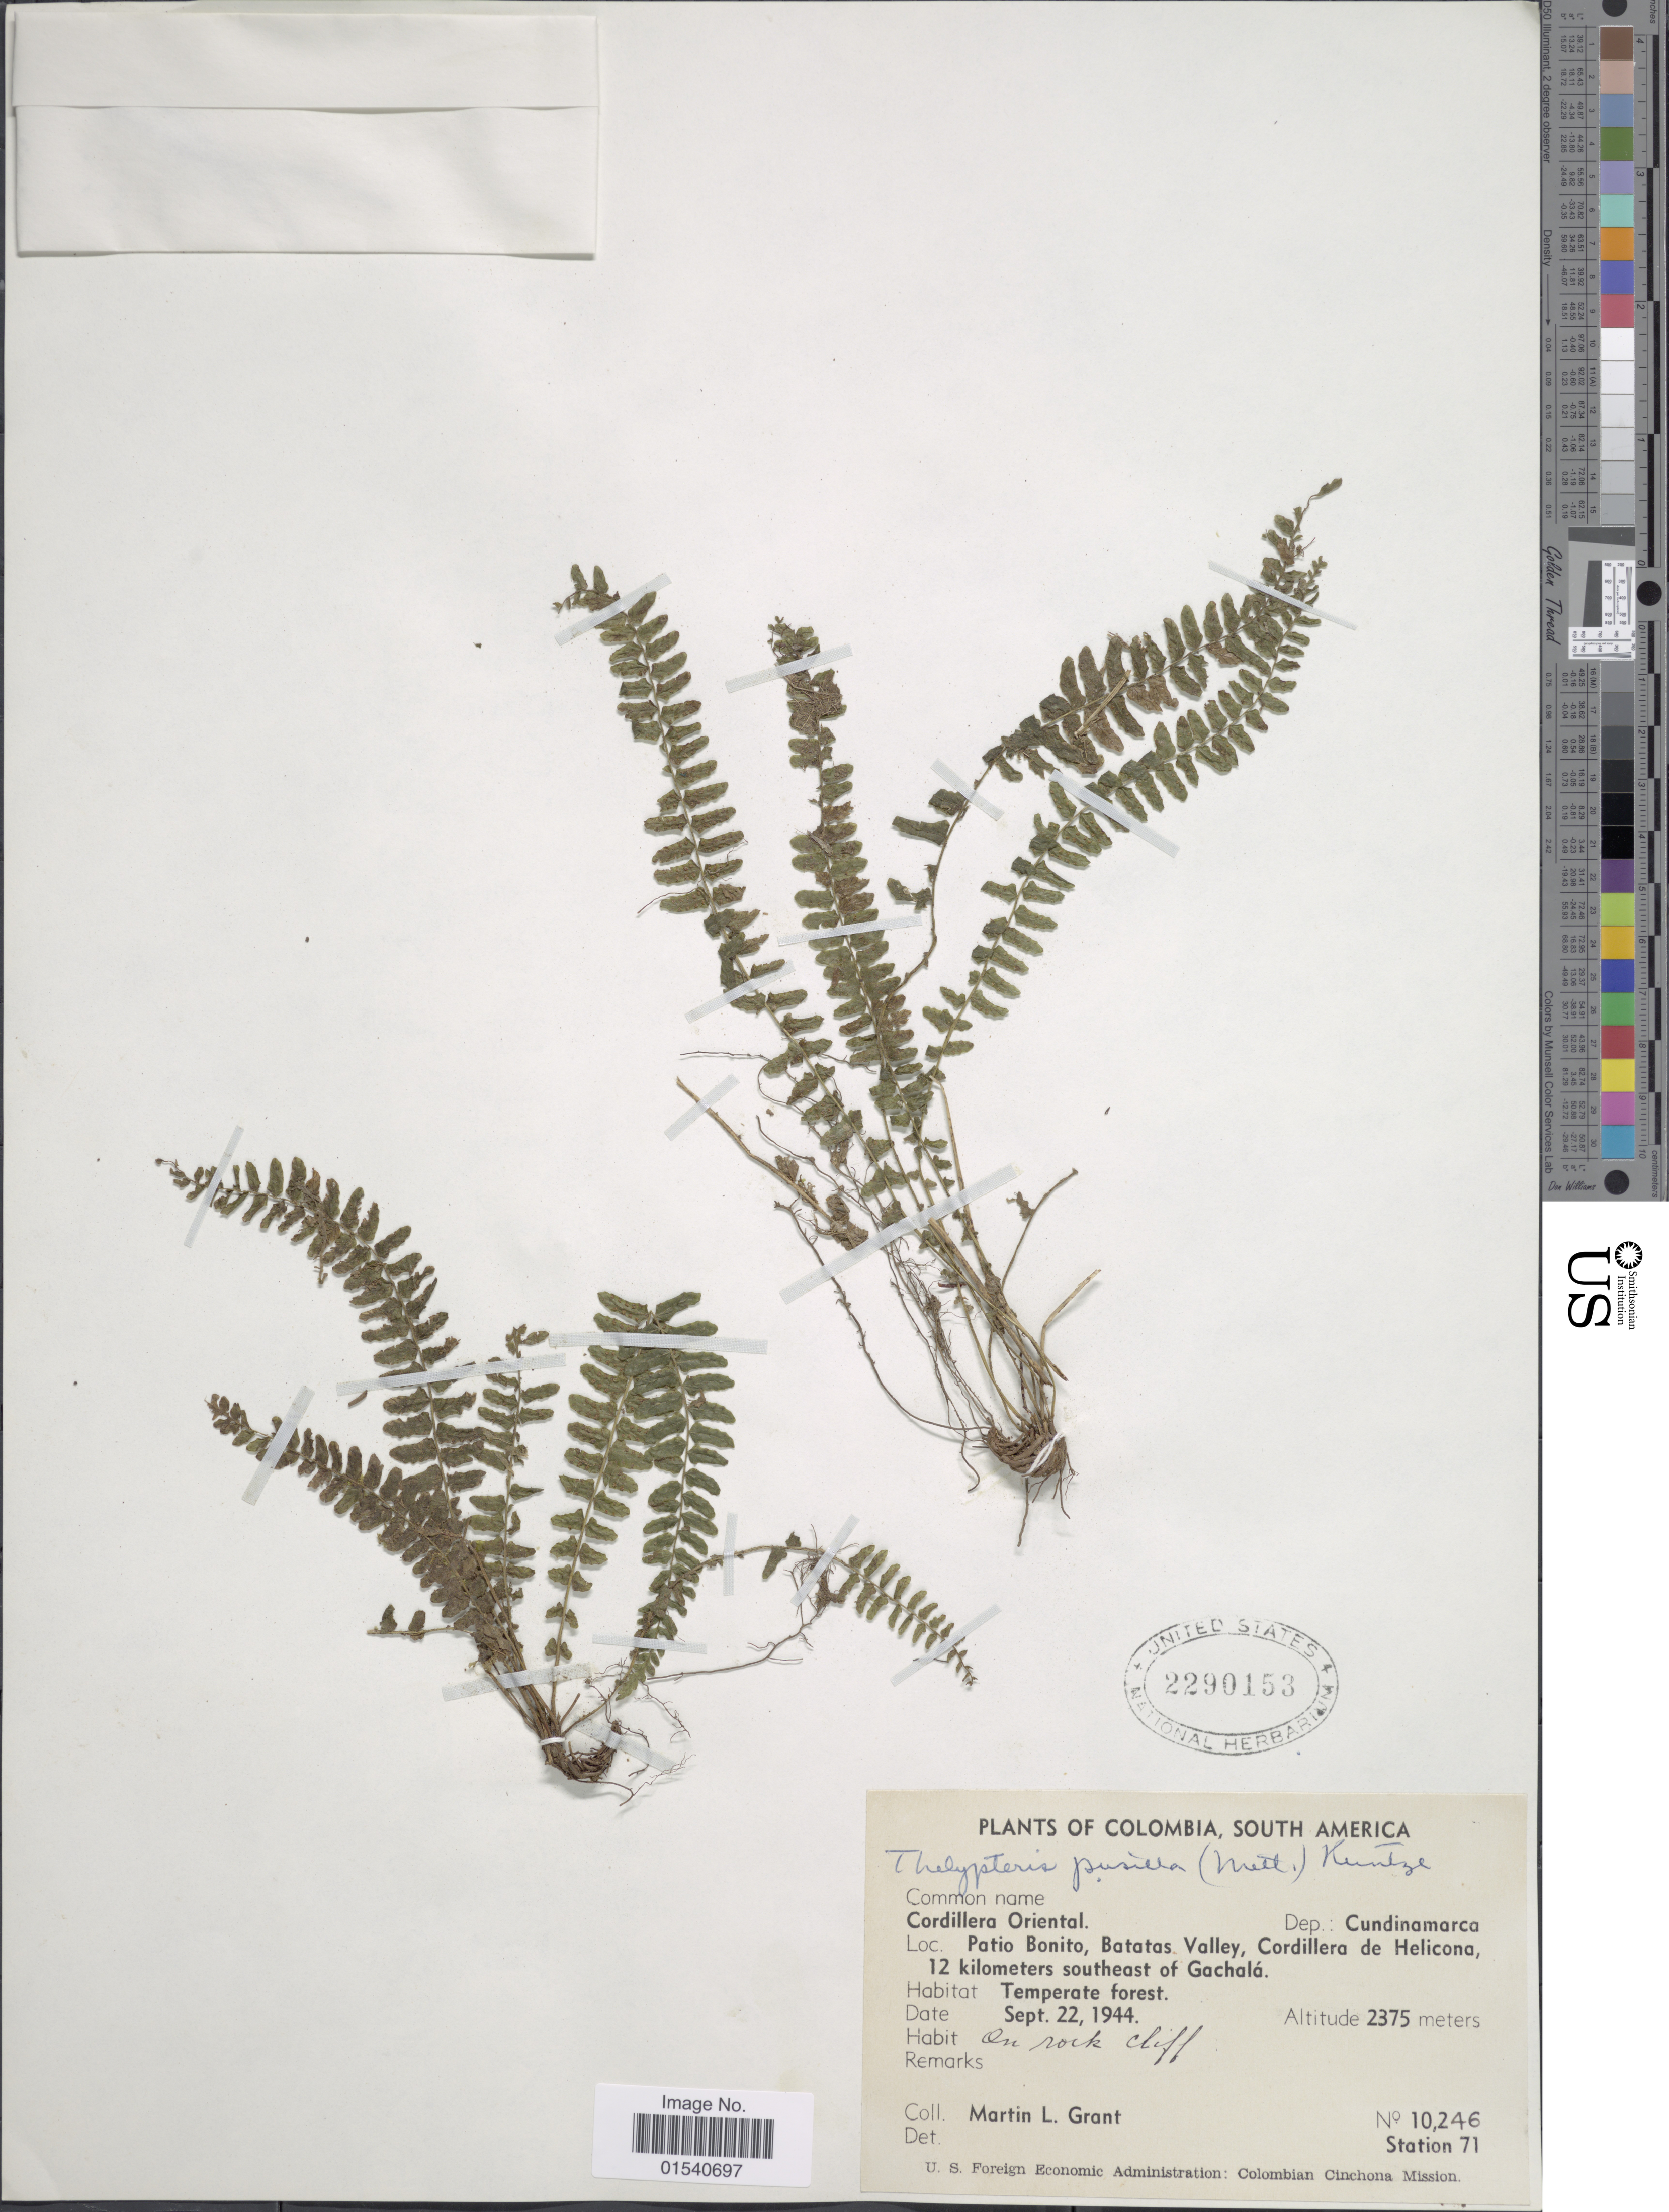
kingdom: Plantae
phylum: Tracheophyta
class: Polypodiopsida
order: Polypodiales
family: Thelypteridaceae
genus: Amauropelta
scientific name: Amauropelta pusilla (Mett.) comb. nov., ined 2015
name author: (Mett.)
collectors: M. L. Grant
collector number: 10246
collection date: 1944-09-22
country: Colombia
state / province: Cundinamarca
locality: Cordillera Oriental, Dep: Cundinamarca, Patio Bonito, Batatas Valley, Cordillera de Helicona, 12 kilomeyers southeast of Gachalá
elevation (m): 2375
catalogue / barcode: US 2290153